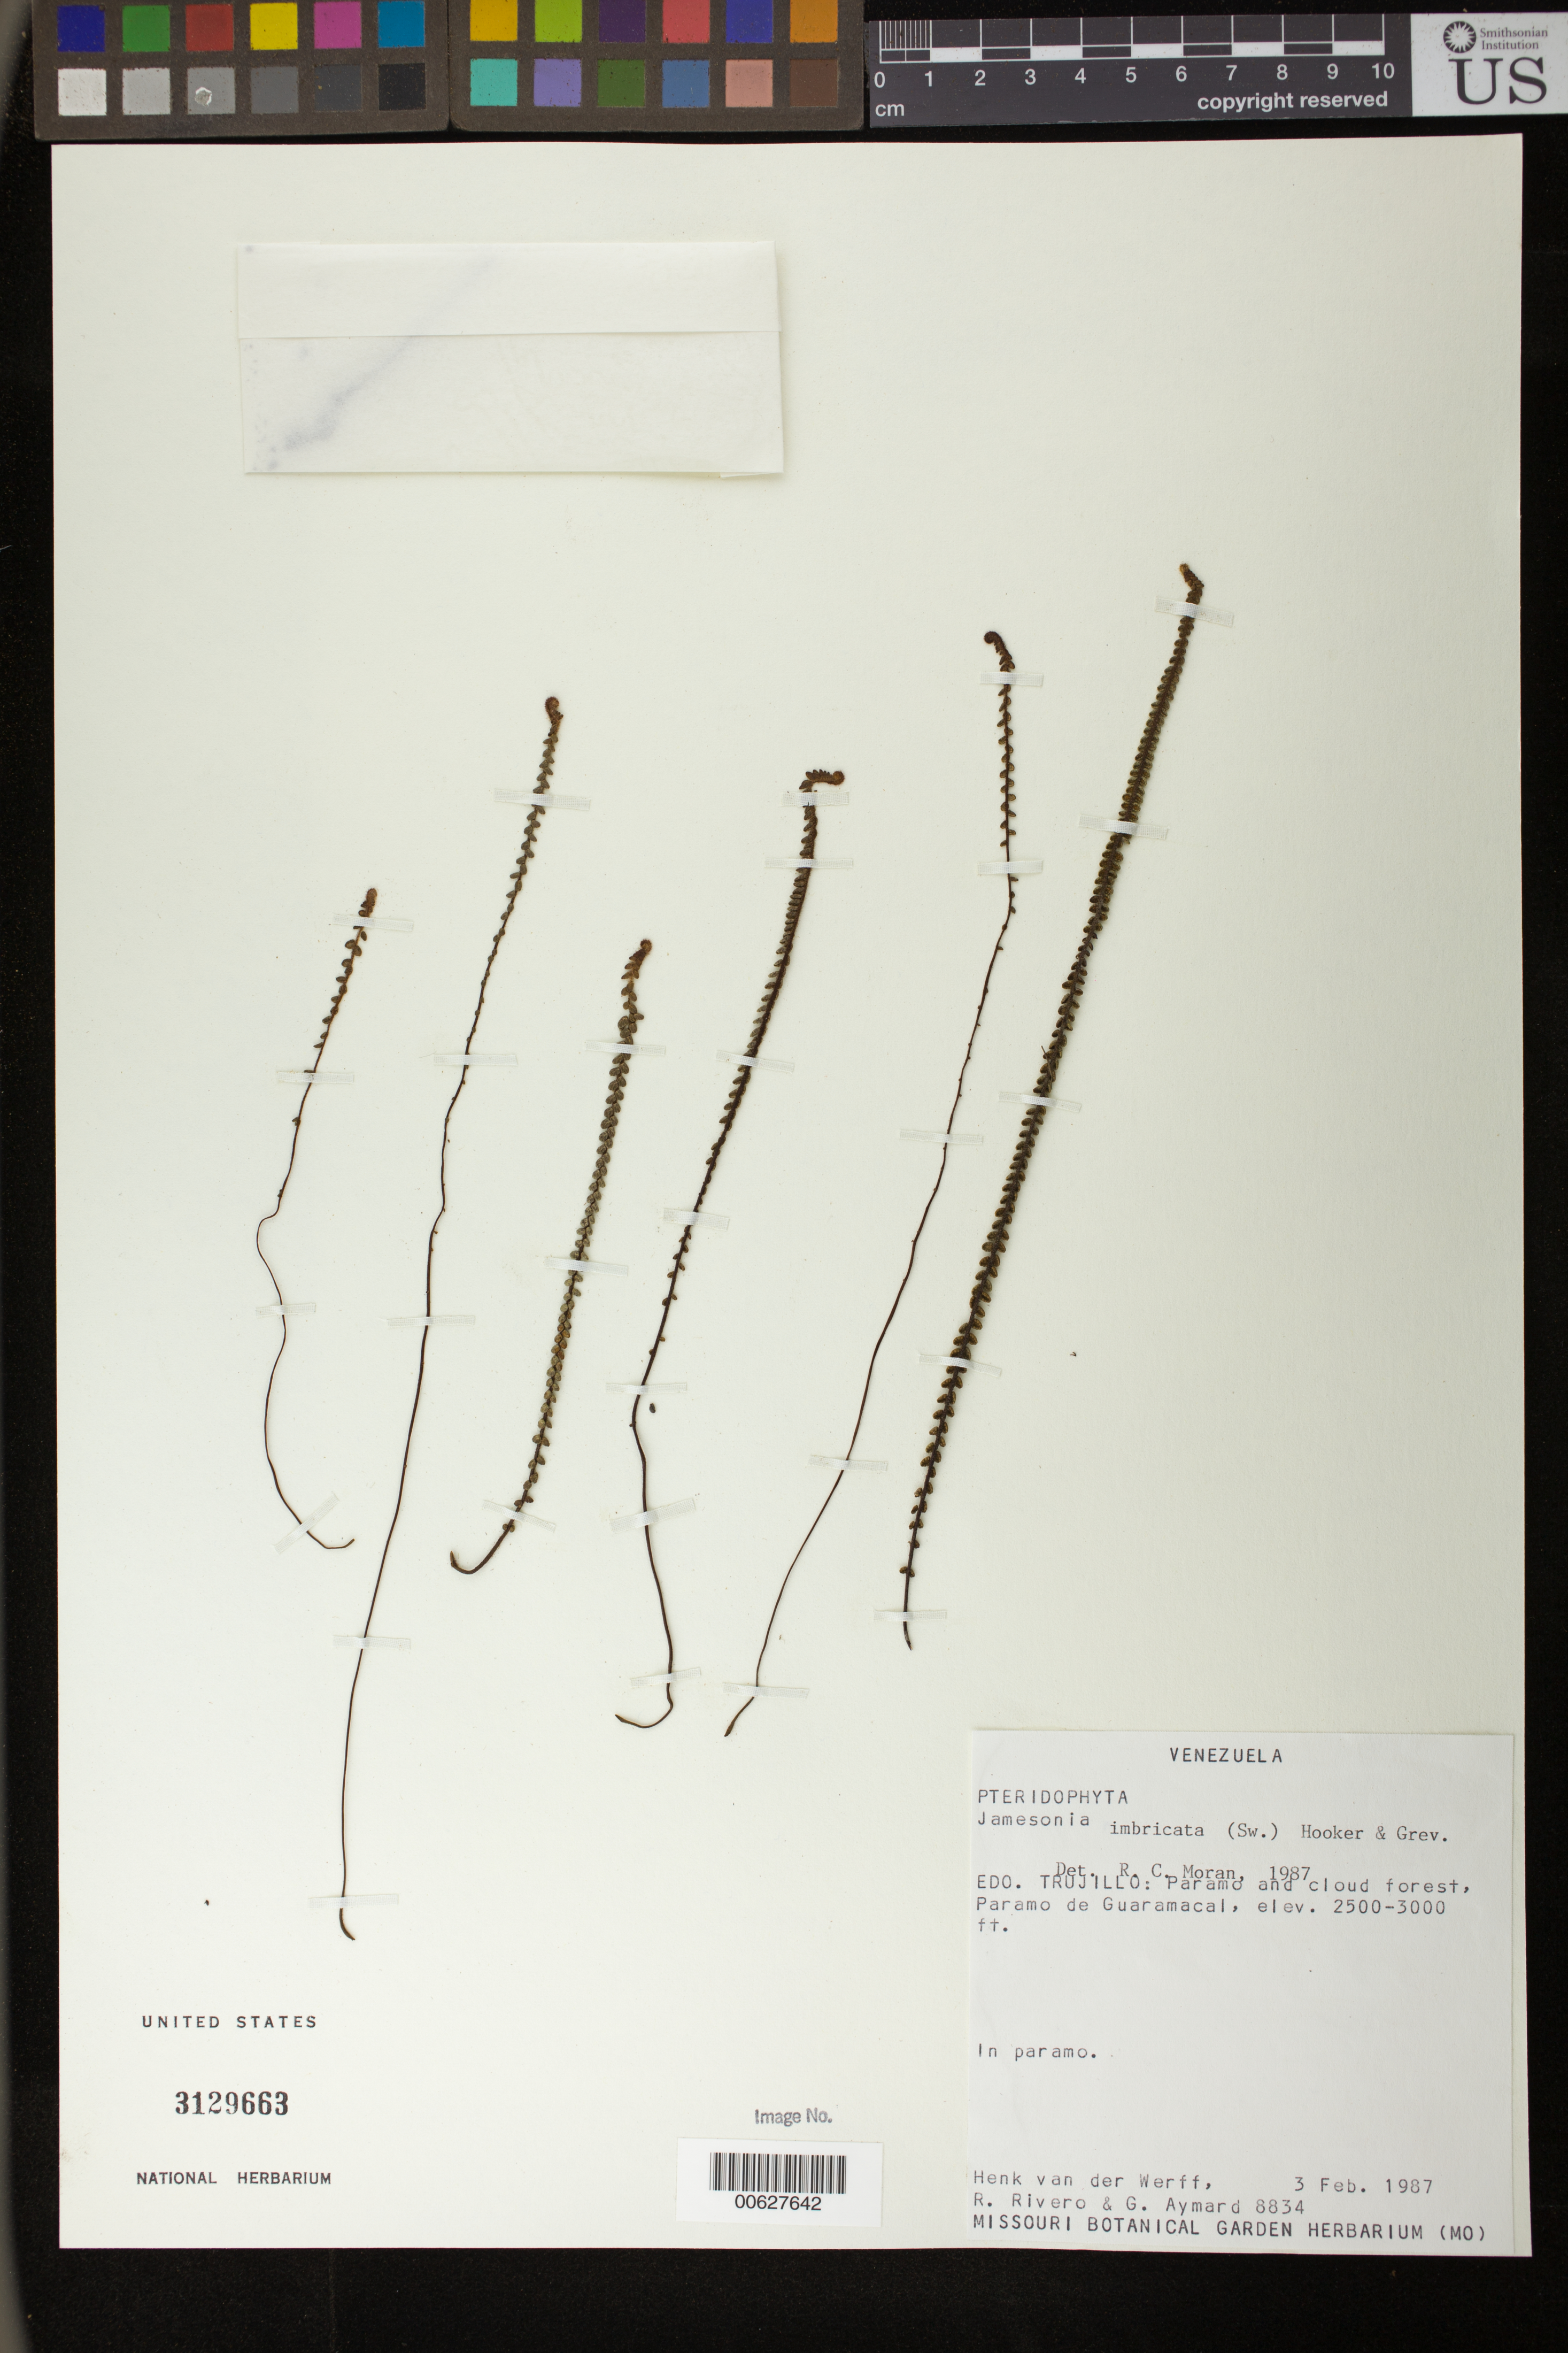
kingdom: Plantae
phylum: Tracheophyta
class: Polypodiopsida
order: Polypodiales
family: Pteridaceae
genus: Jamesonia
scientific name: Jamesonia imbricata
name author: (Sw.) Hook. & Grev.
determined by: Moran, R. C.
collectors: H. van der Werff, R. Rivero & G. A. Aymard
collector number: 8834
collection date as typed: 03 Feb 1987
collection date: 1987-02-03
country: Venezuela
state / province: Trujillo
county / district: Boconó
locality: Páramo de Guaramacal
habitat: Paramo and cloud forest. In páramo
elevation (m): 2500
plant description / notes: MO, PORT, US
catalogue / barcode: US 3129663